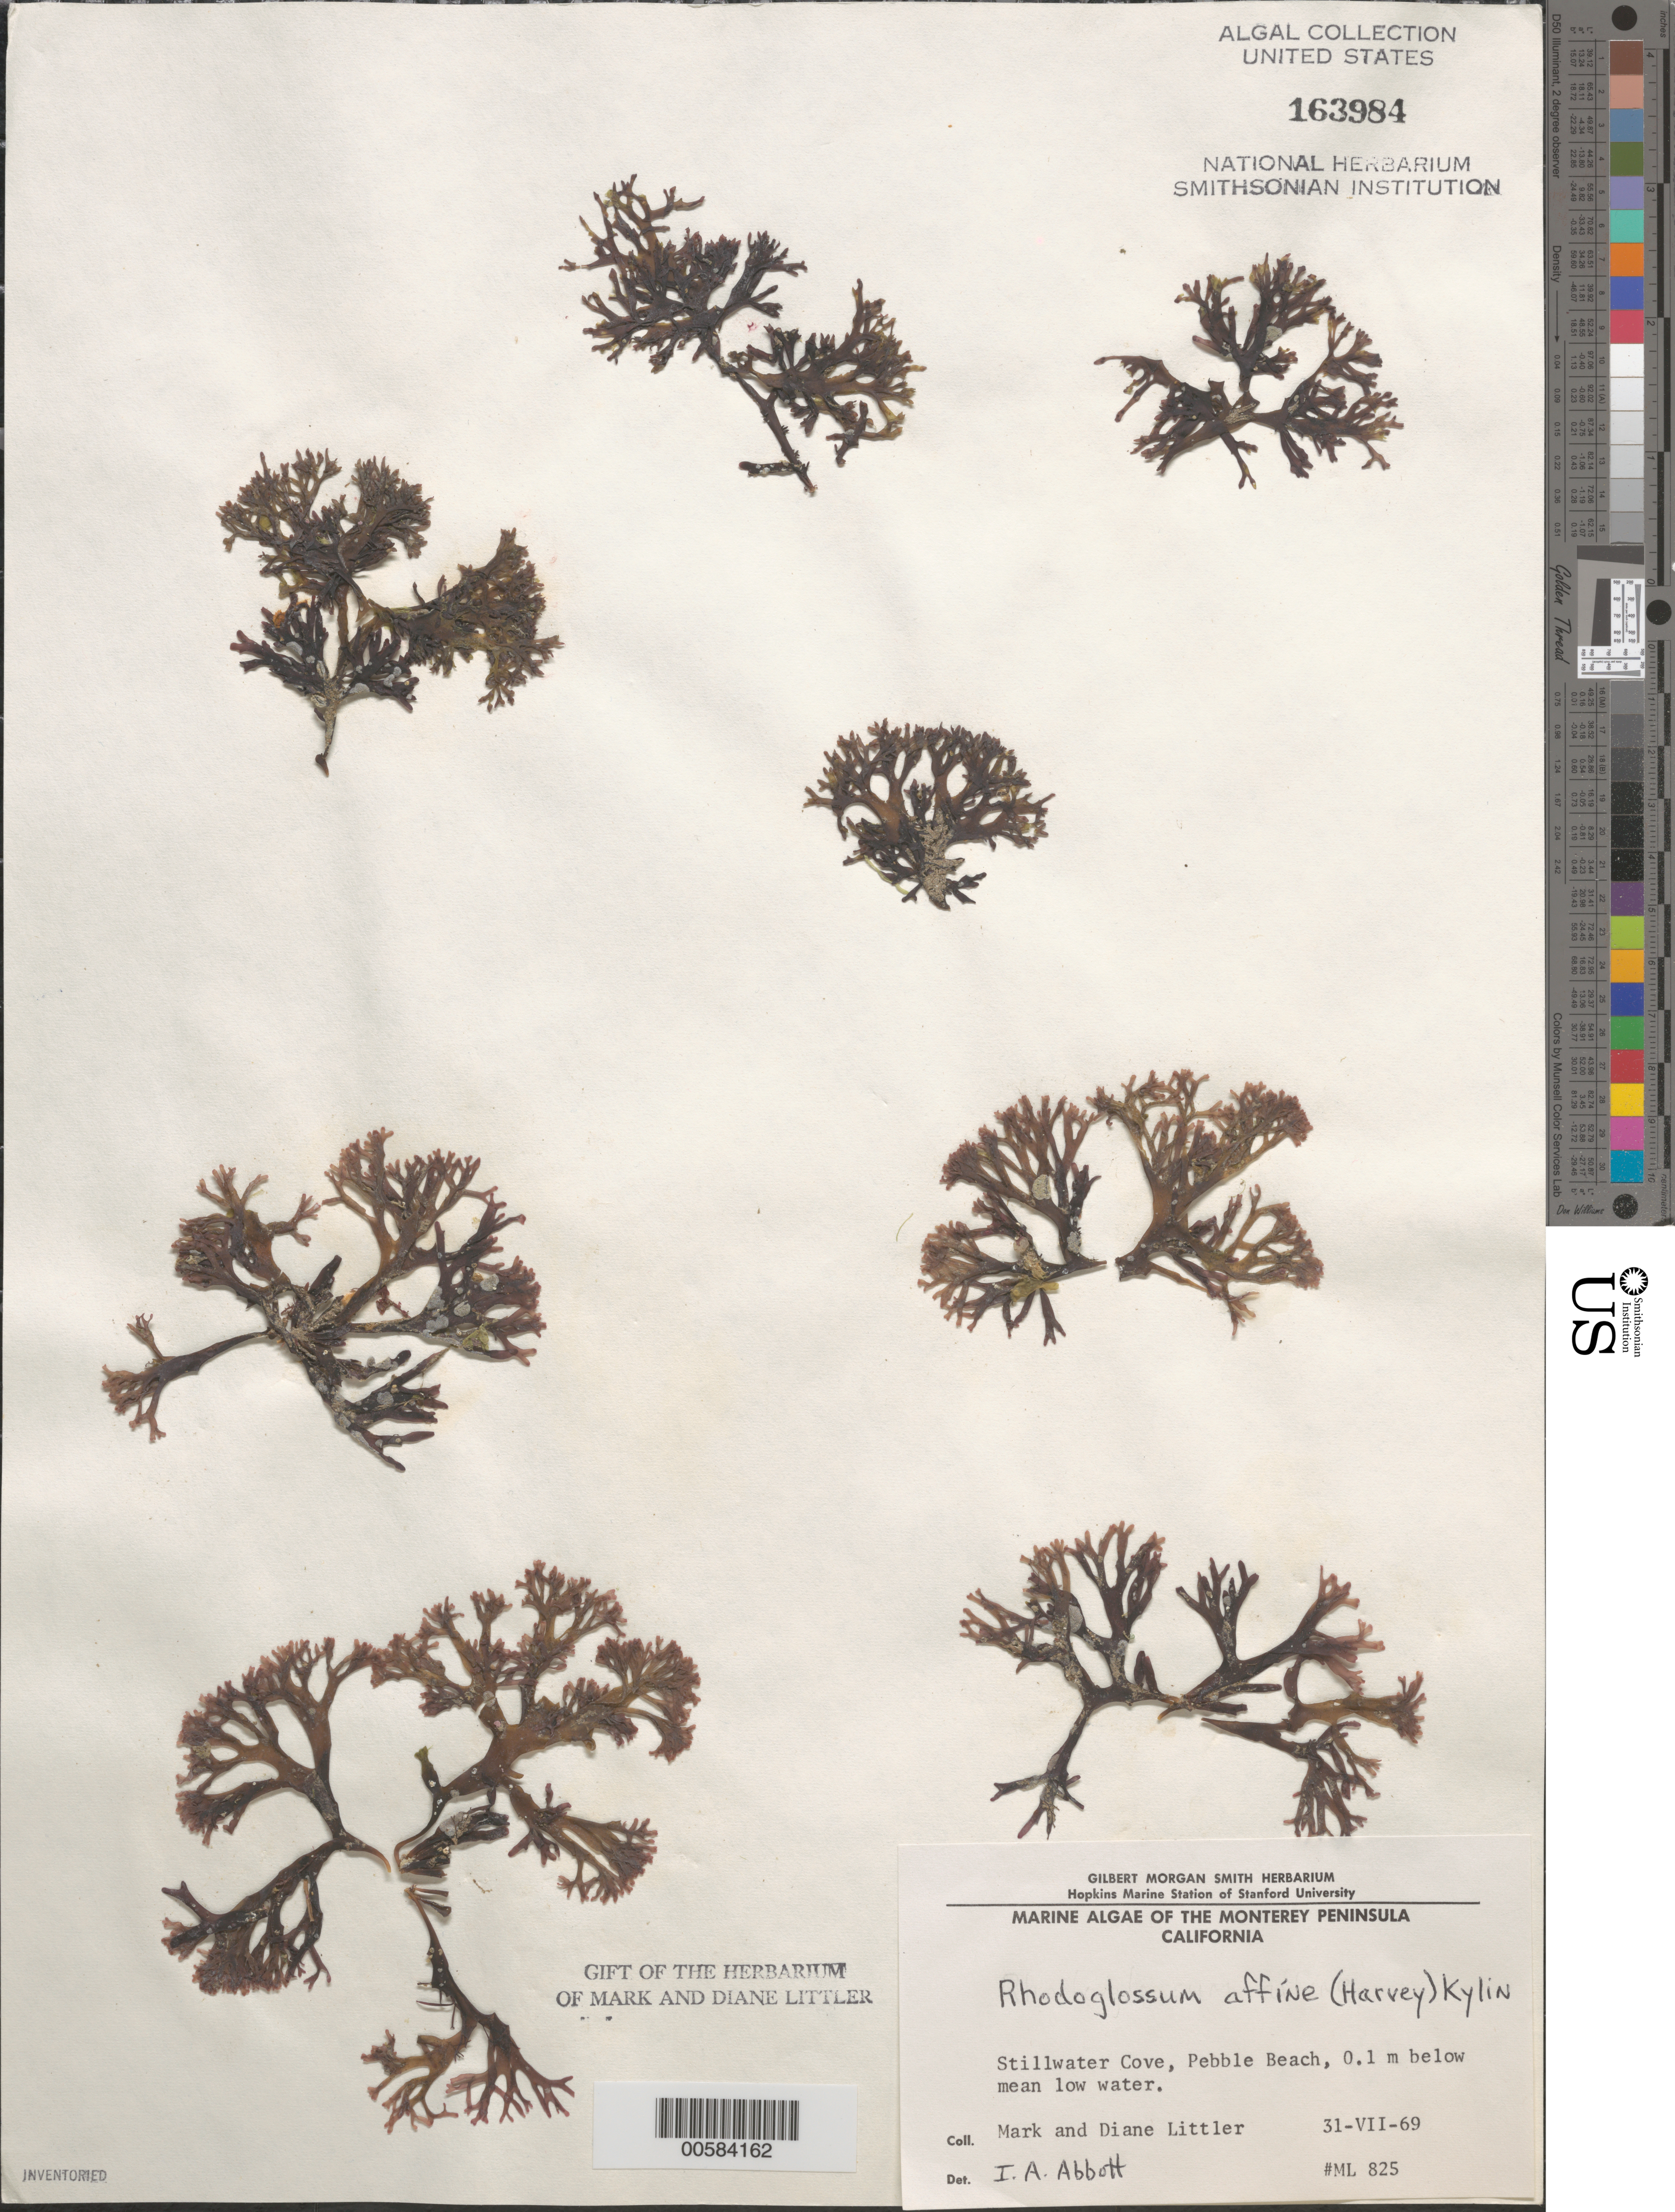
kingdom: Plantae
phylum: Rhodophyta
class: Florideophyceae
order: Gigartinales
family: Gigartinaceae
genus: Mazzaella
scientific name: Mazzaella affinis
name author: (Harvey) Fredericq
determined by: Algae name updating Project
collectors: M. M. Littler & D. S. Littler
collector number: ML 825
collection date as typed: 31 Jul 1969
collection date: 1969-07-31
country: United States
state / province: California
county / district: Monterey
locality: Stillwater Cove, Pebble Beach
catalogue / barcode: US 163984